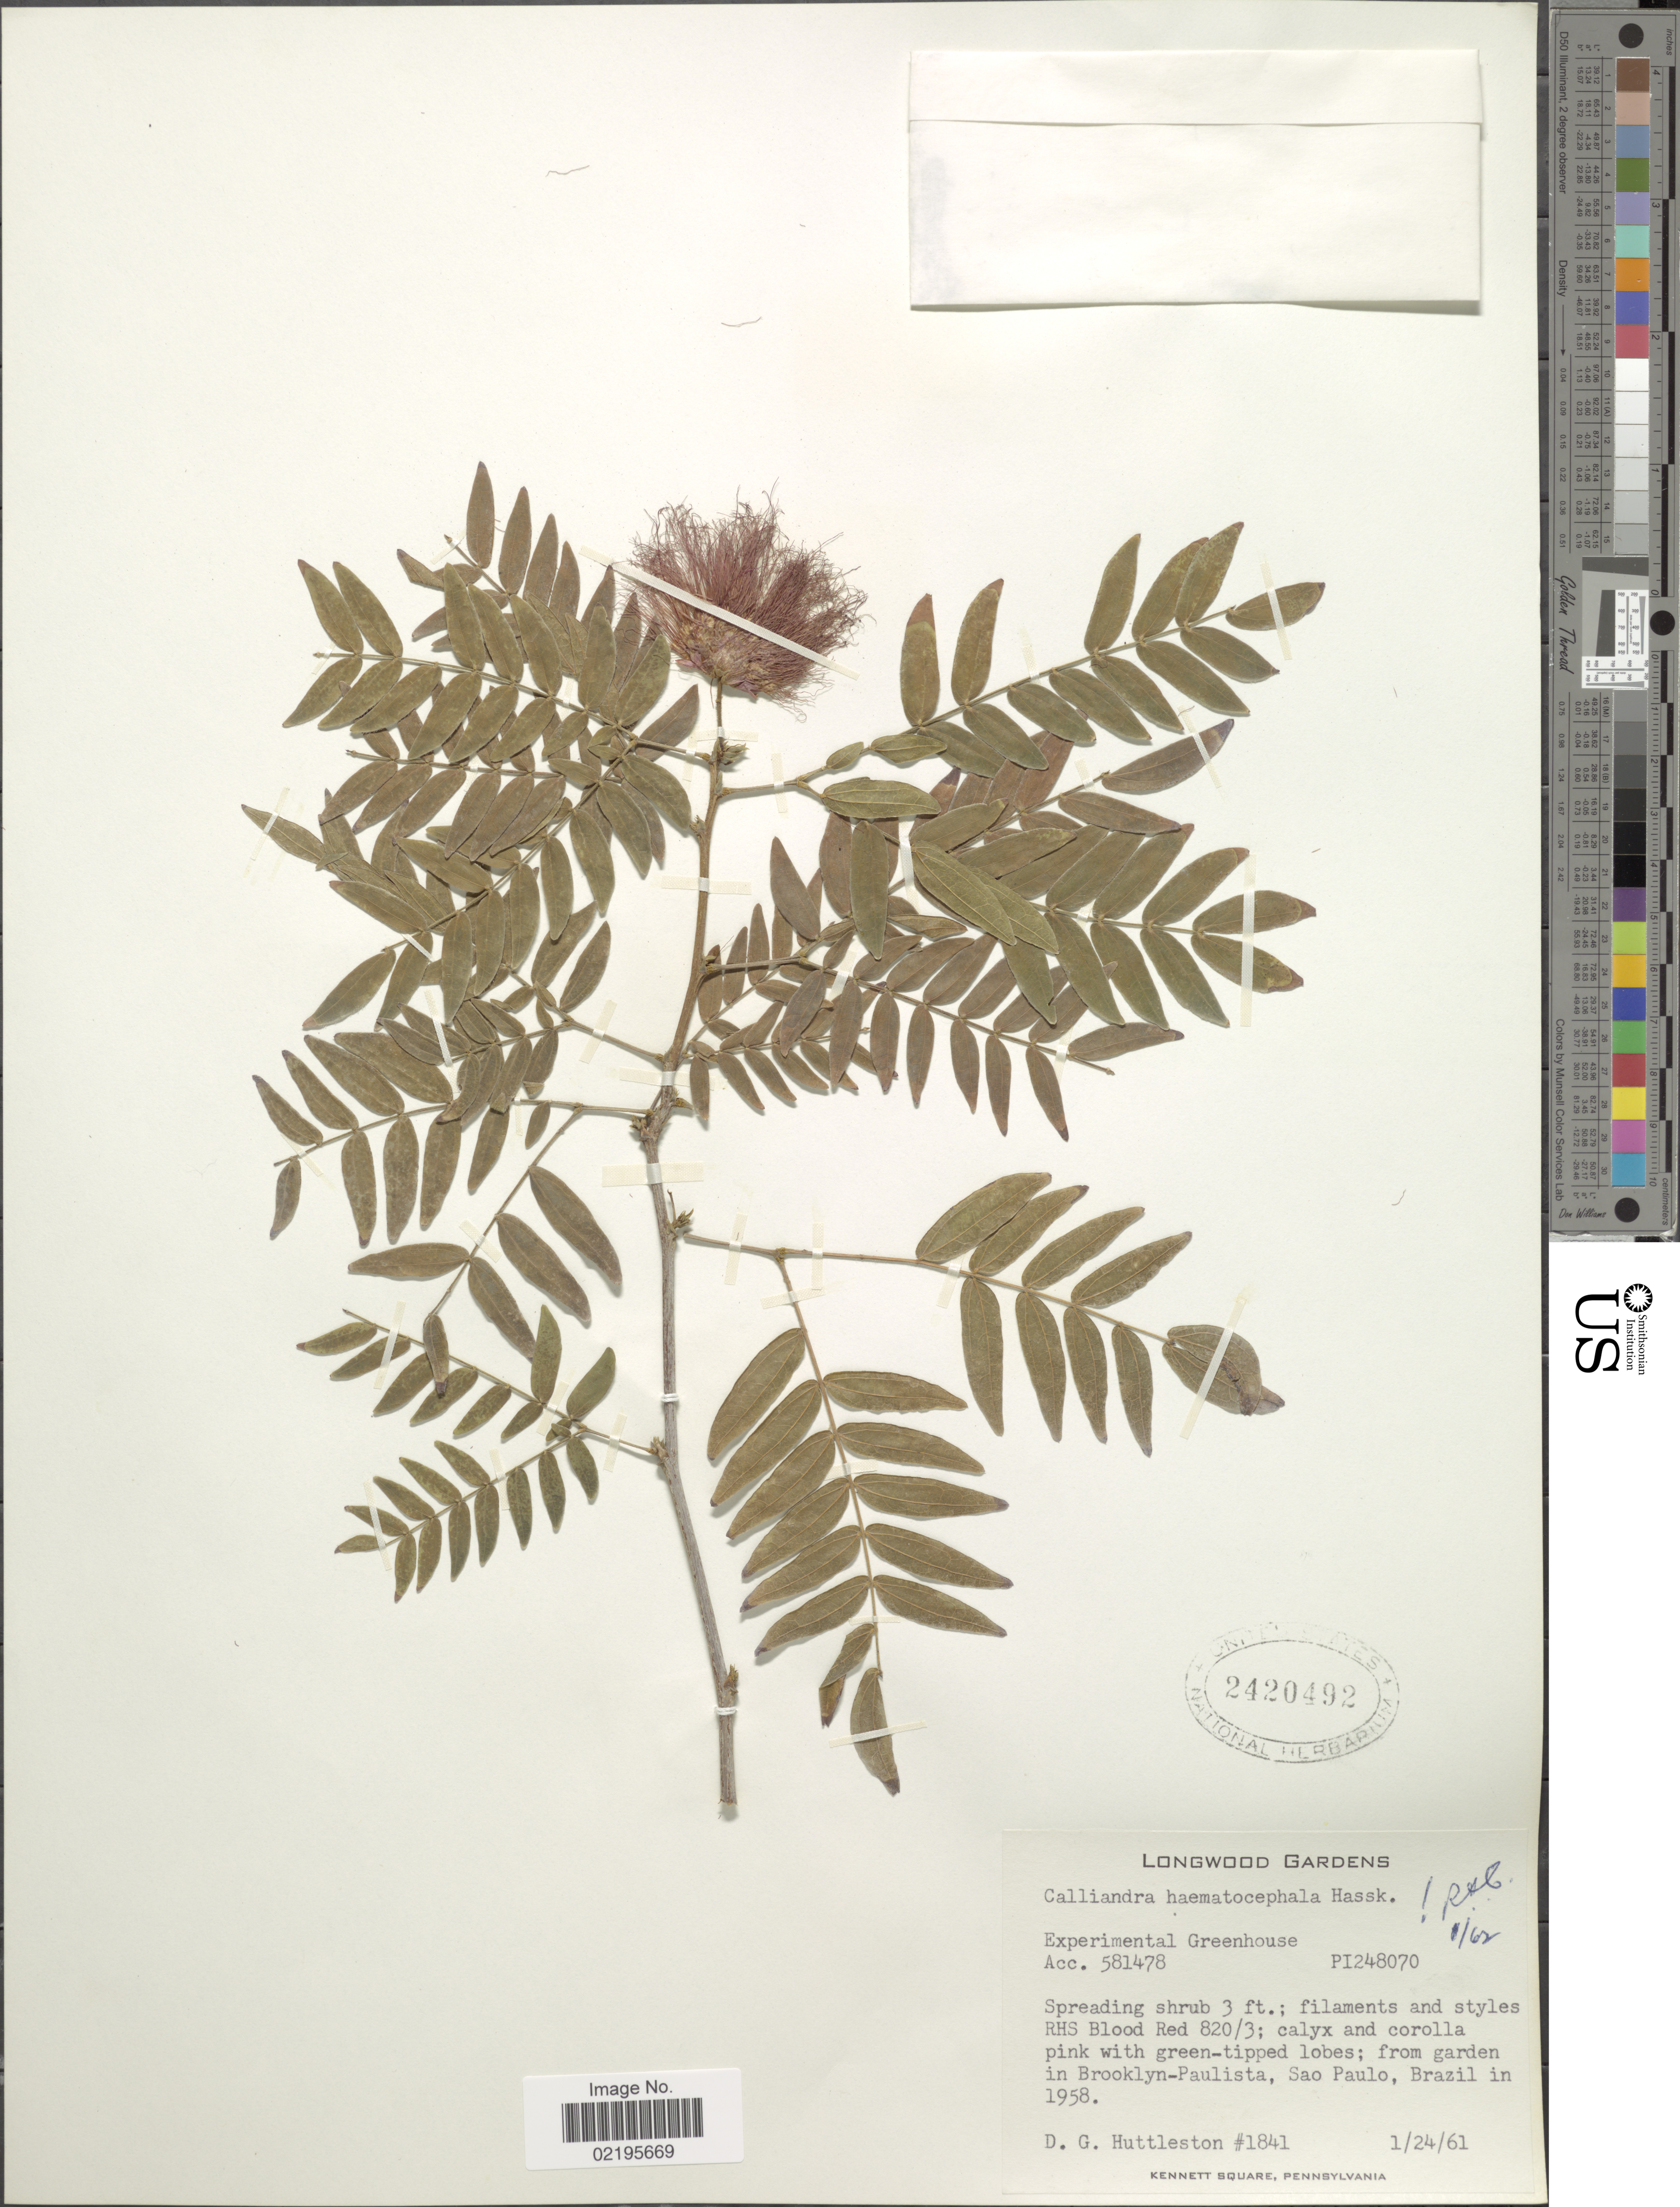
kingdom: Plantae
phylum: Tracheophyta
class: Magnoliopsida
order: Fabales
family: Fabaceae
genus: Calliandra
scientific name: Calliandra haematocephala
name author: Hassk.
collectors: D. G. Huttleston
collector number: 1841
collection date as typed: Transcribed d/m/y: 24/1/61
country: United States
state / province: Pennsylvania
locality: Longwood Gardens, Experimental Greenhouse Acc. 581478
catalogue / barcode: US 2420492